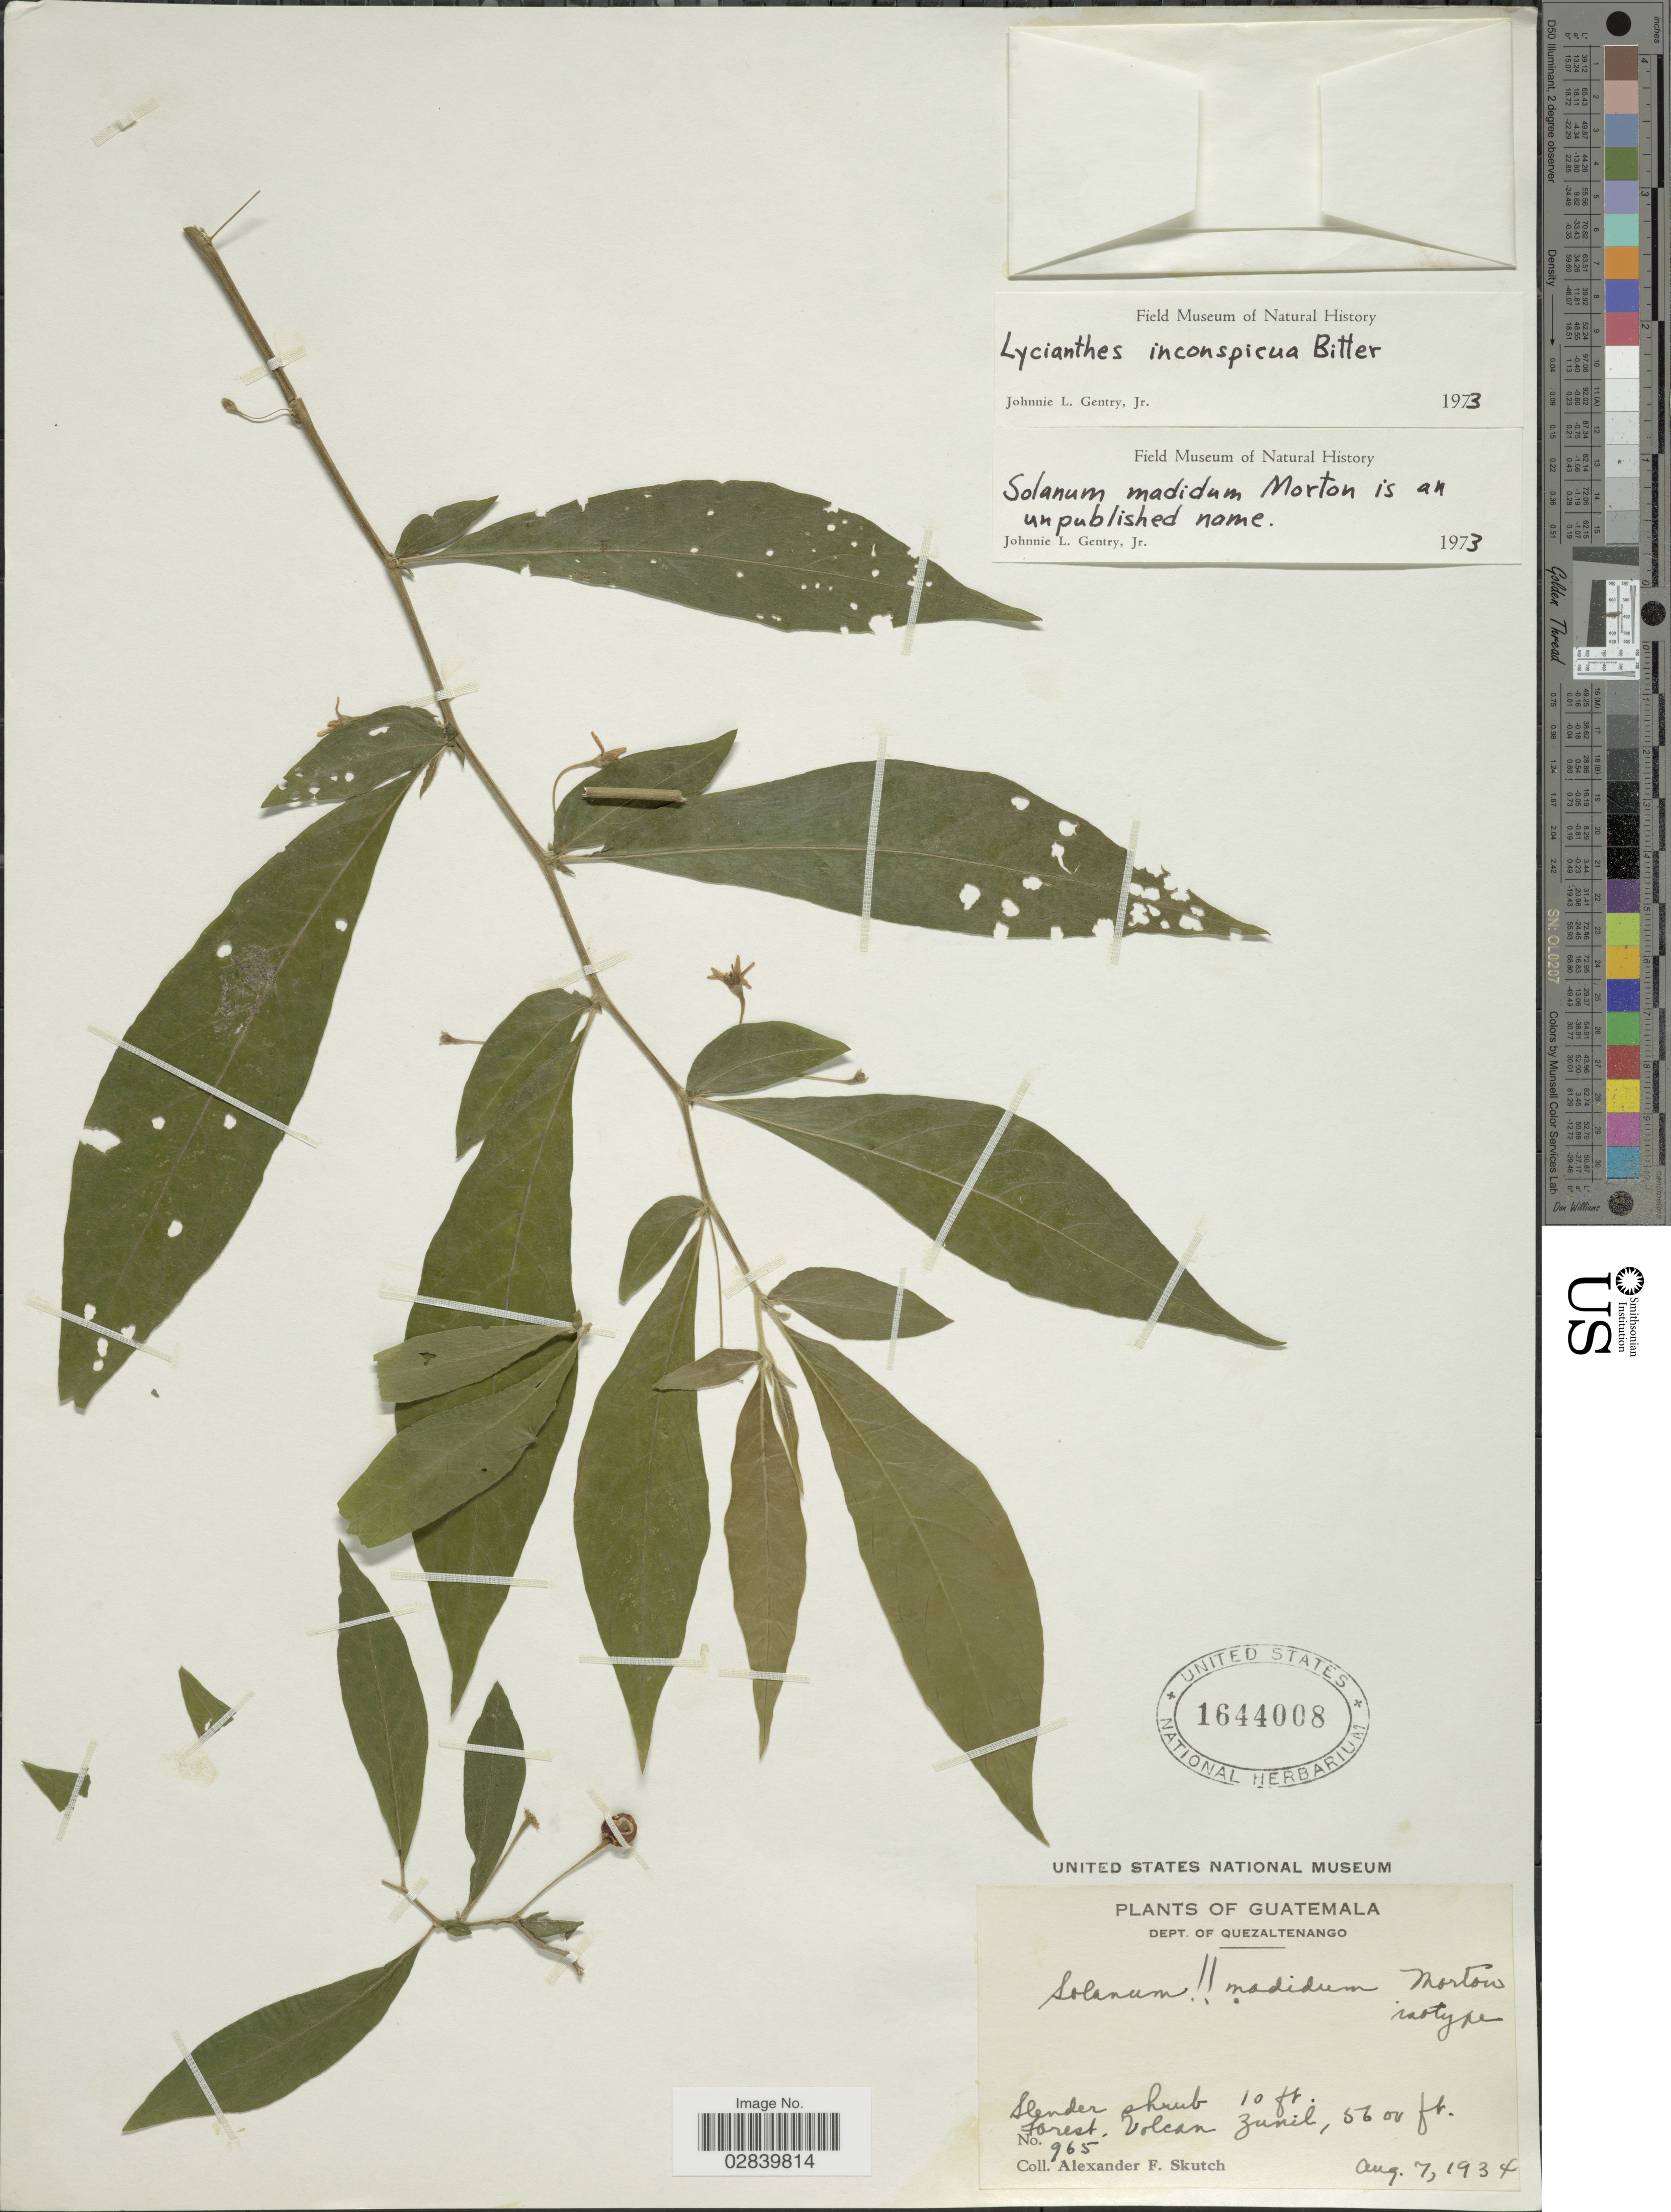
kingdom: Plantae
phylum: Tracheophyta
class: Magnoliopsida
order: Solanales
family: Solanaceae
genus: Lycianthes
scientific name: Lycianthes inconspicua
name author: Bitter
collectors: A. F. Skutch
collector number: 965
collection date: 1934-08-07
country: Guatemala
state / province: Quetzaltenango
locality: Dept. of Quezaltenango. Volcan Zunil.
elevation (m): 1707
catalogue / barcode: US 1644008